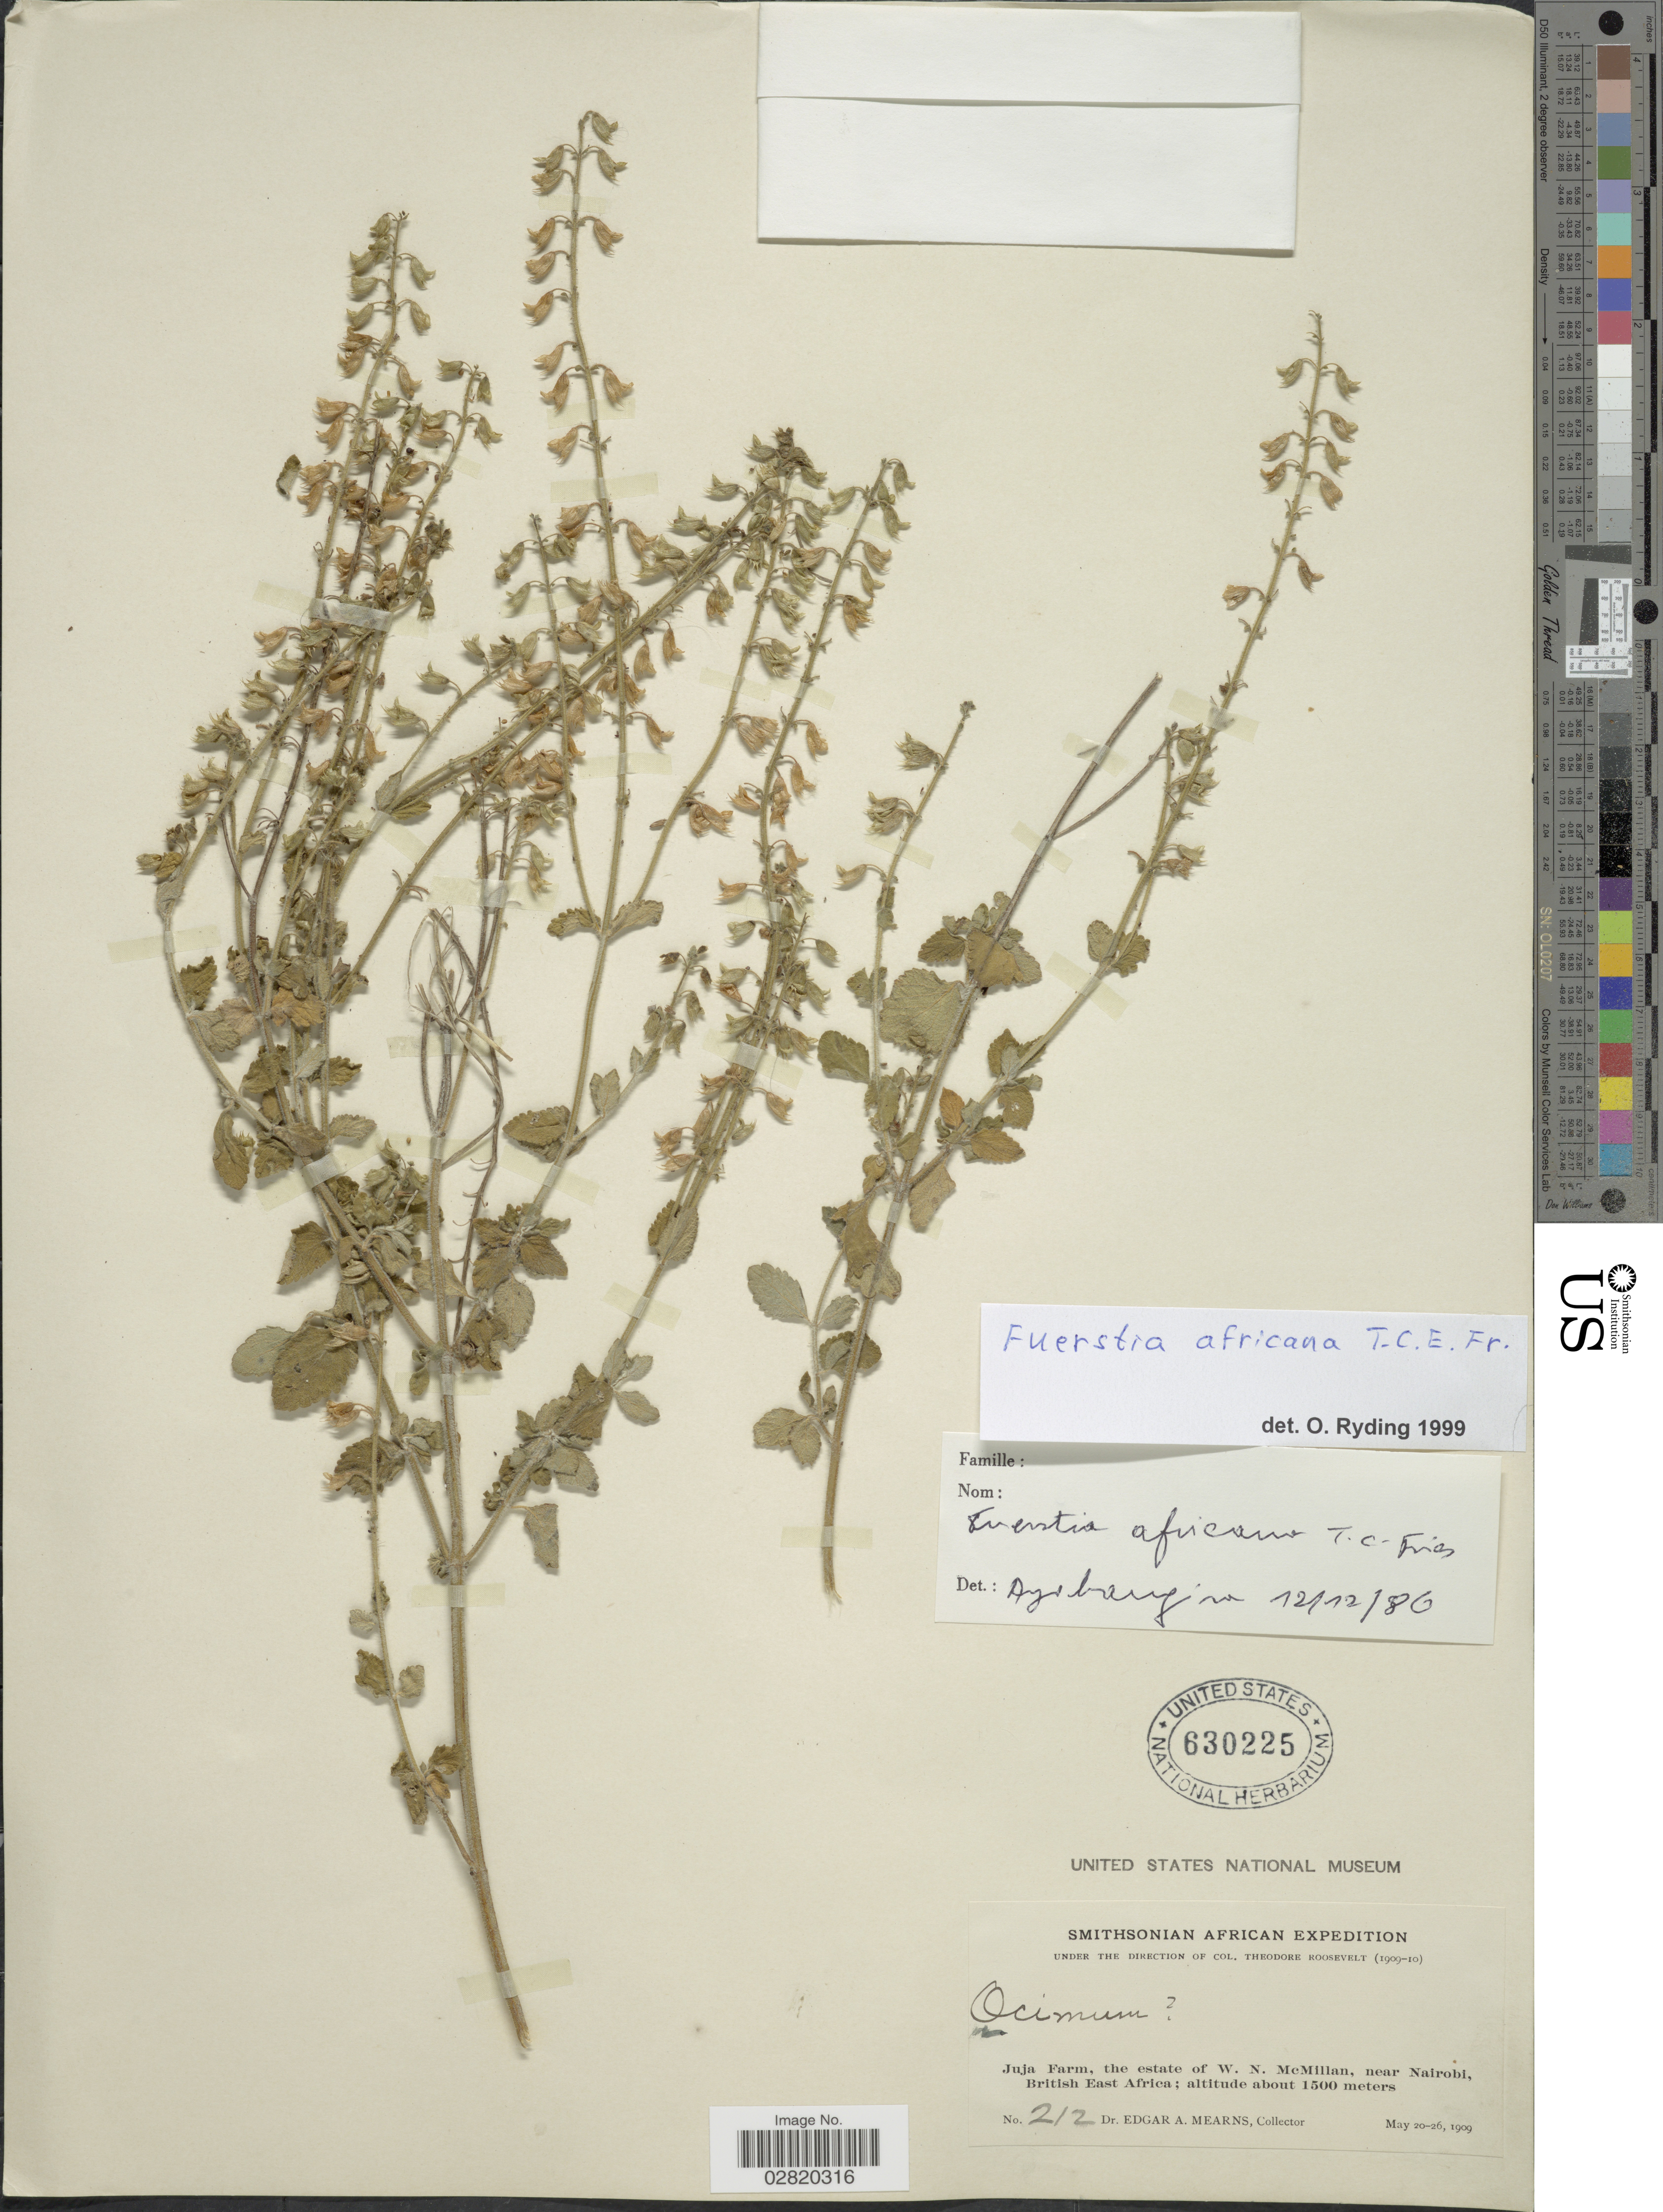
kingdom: Plantae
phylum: Tracheophyta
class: Magnoliopsida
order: Lamiales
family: Lamiaceae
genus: Fuerstia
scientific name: Fuerstia africana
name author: T.C.E. Fr.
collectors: E. A. Mearns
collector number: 212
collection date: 1909-05-20/1909-05-26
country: Kenya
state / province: Nairobi Area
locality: Juja Farm, the estate of W.N. McMillan, near Nairobi, British East Africa.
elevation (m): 1500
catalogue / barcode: US 630225